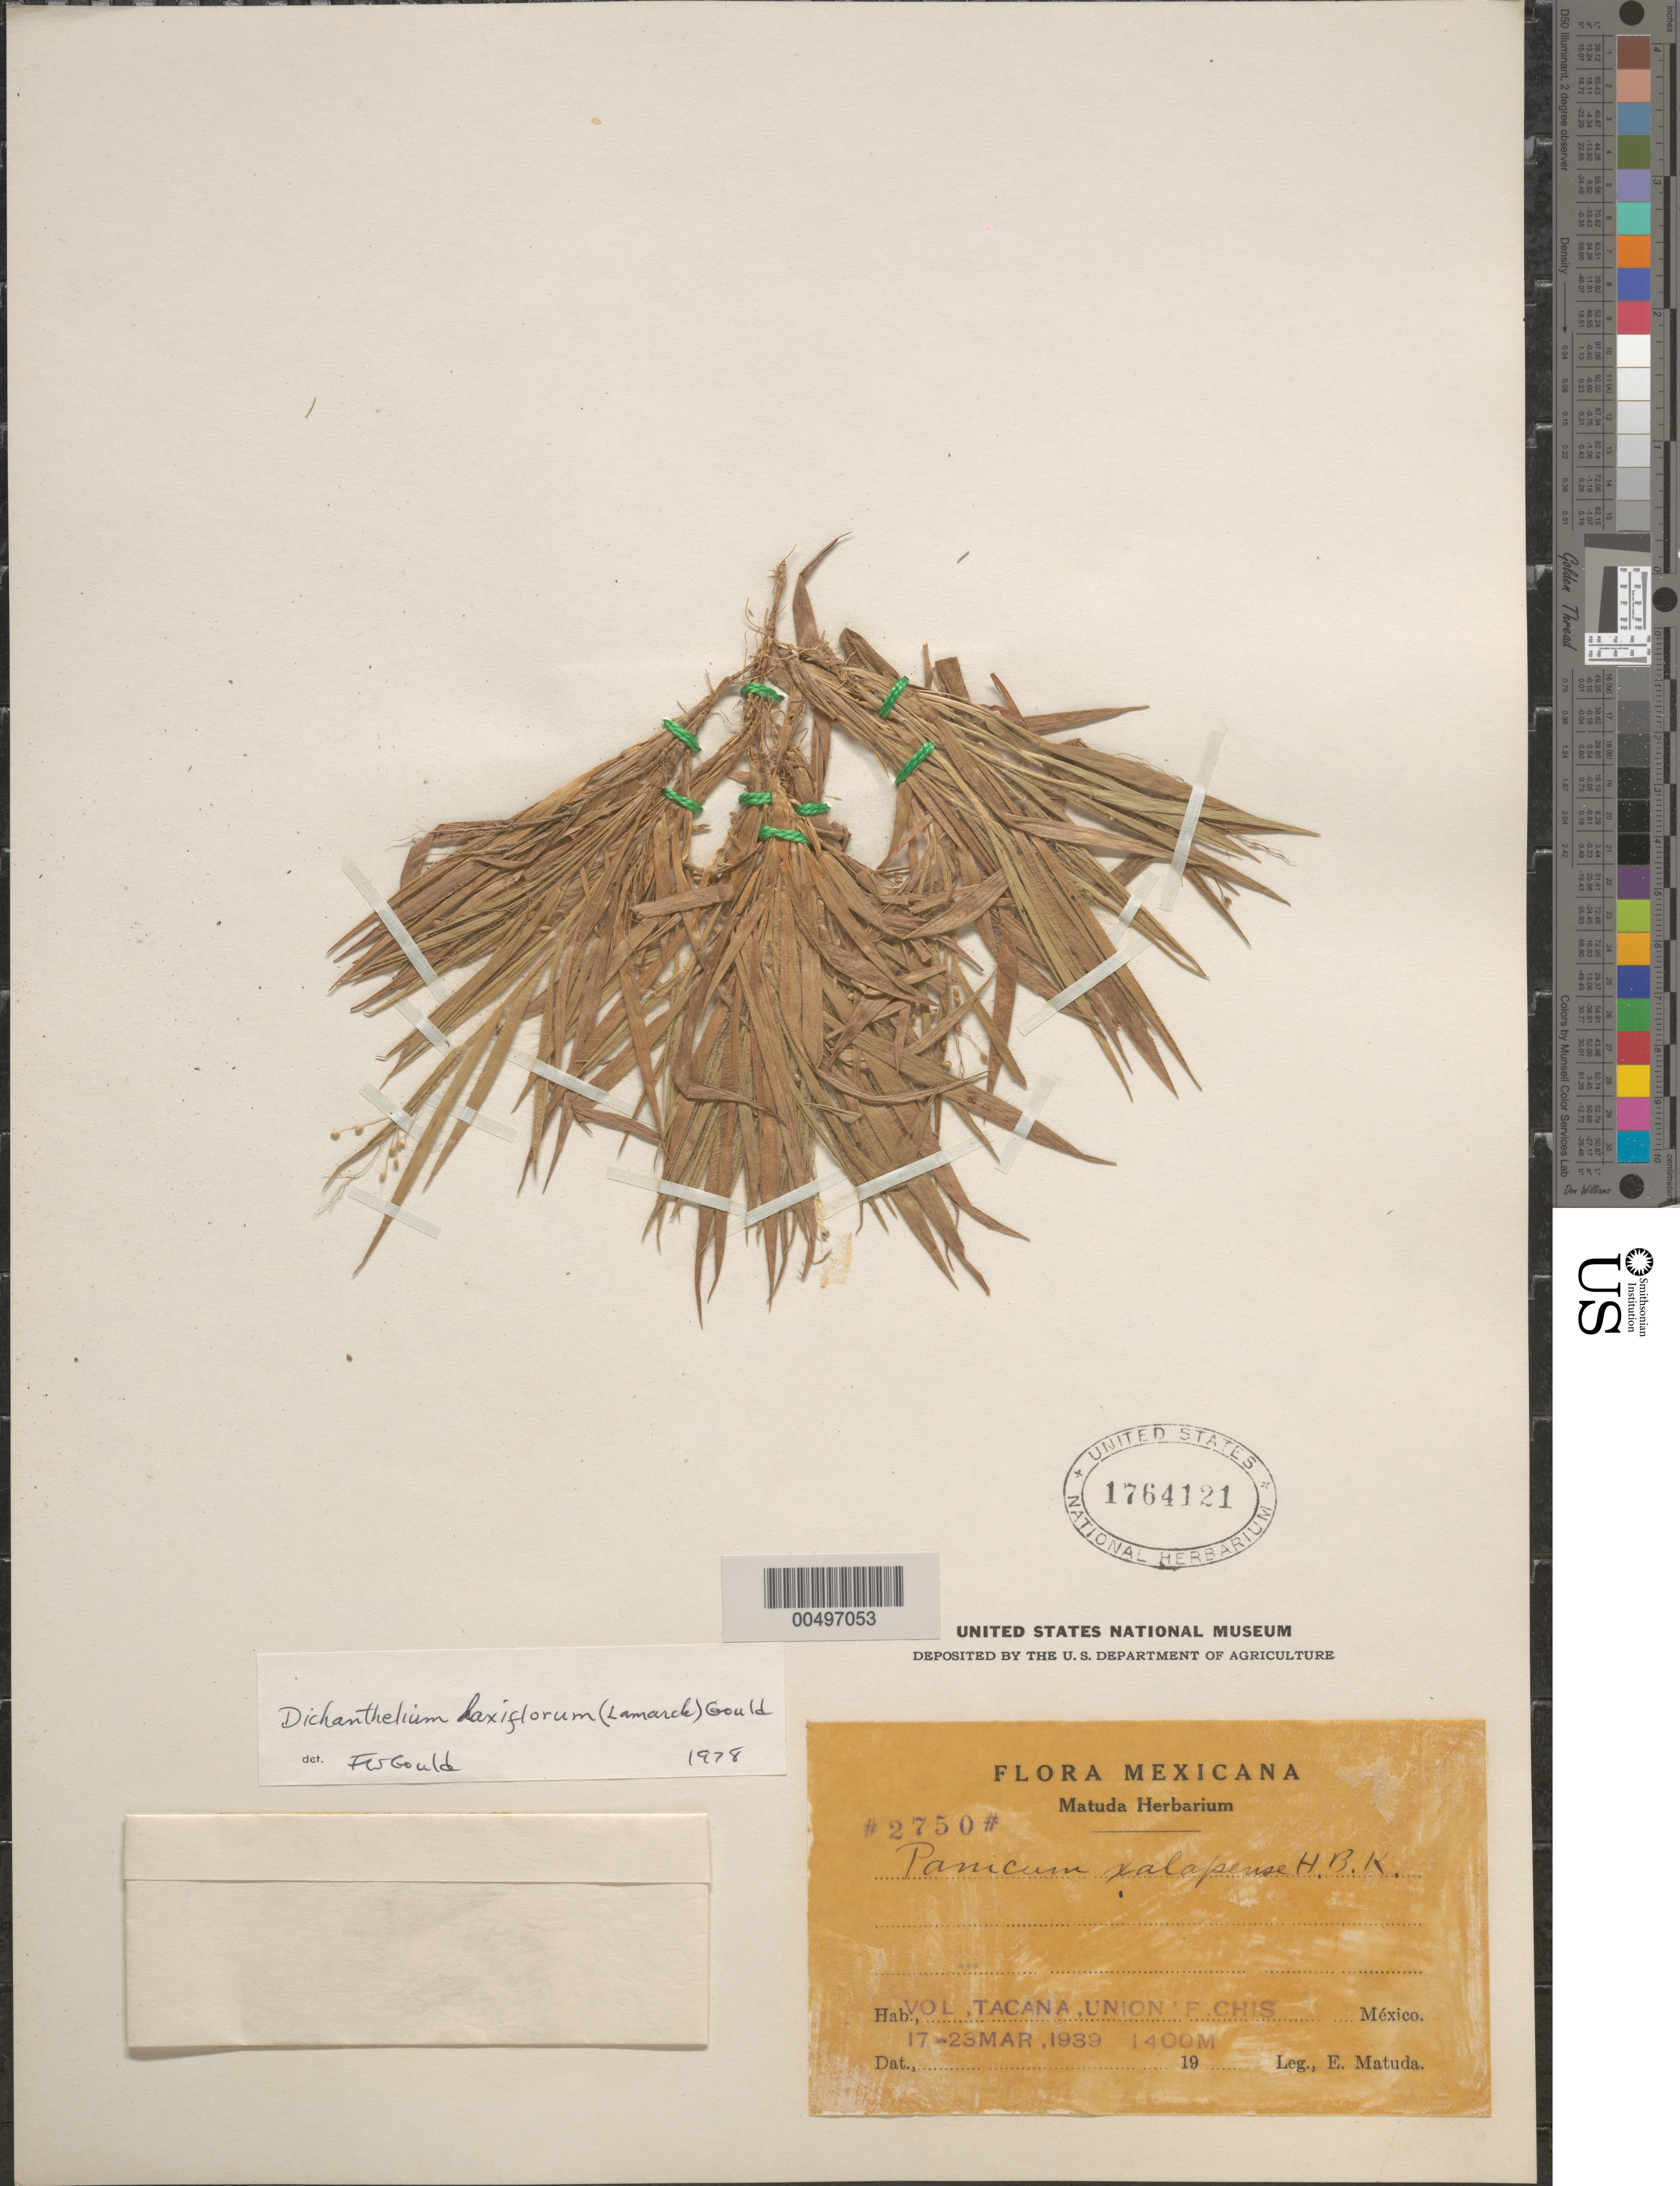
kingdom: Plantae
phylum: Tracheophyta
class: Liliopsida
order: Poales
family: Poaceae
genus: Dichanthelium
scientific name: Dichanthelium laxiflorum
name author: (Lam.) Gould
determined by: Gould, F. W.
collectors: E. Matuda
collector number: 2750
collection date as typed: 17 Mar 1939 to 23 Mar 1939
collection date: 1939-03-17/1939-03-23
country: Mexico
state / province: Chiapas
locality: Vol, Tacana, Union 'F.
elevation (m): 1400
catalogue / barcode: US 1764121